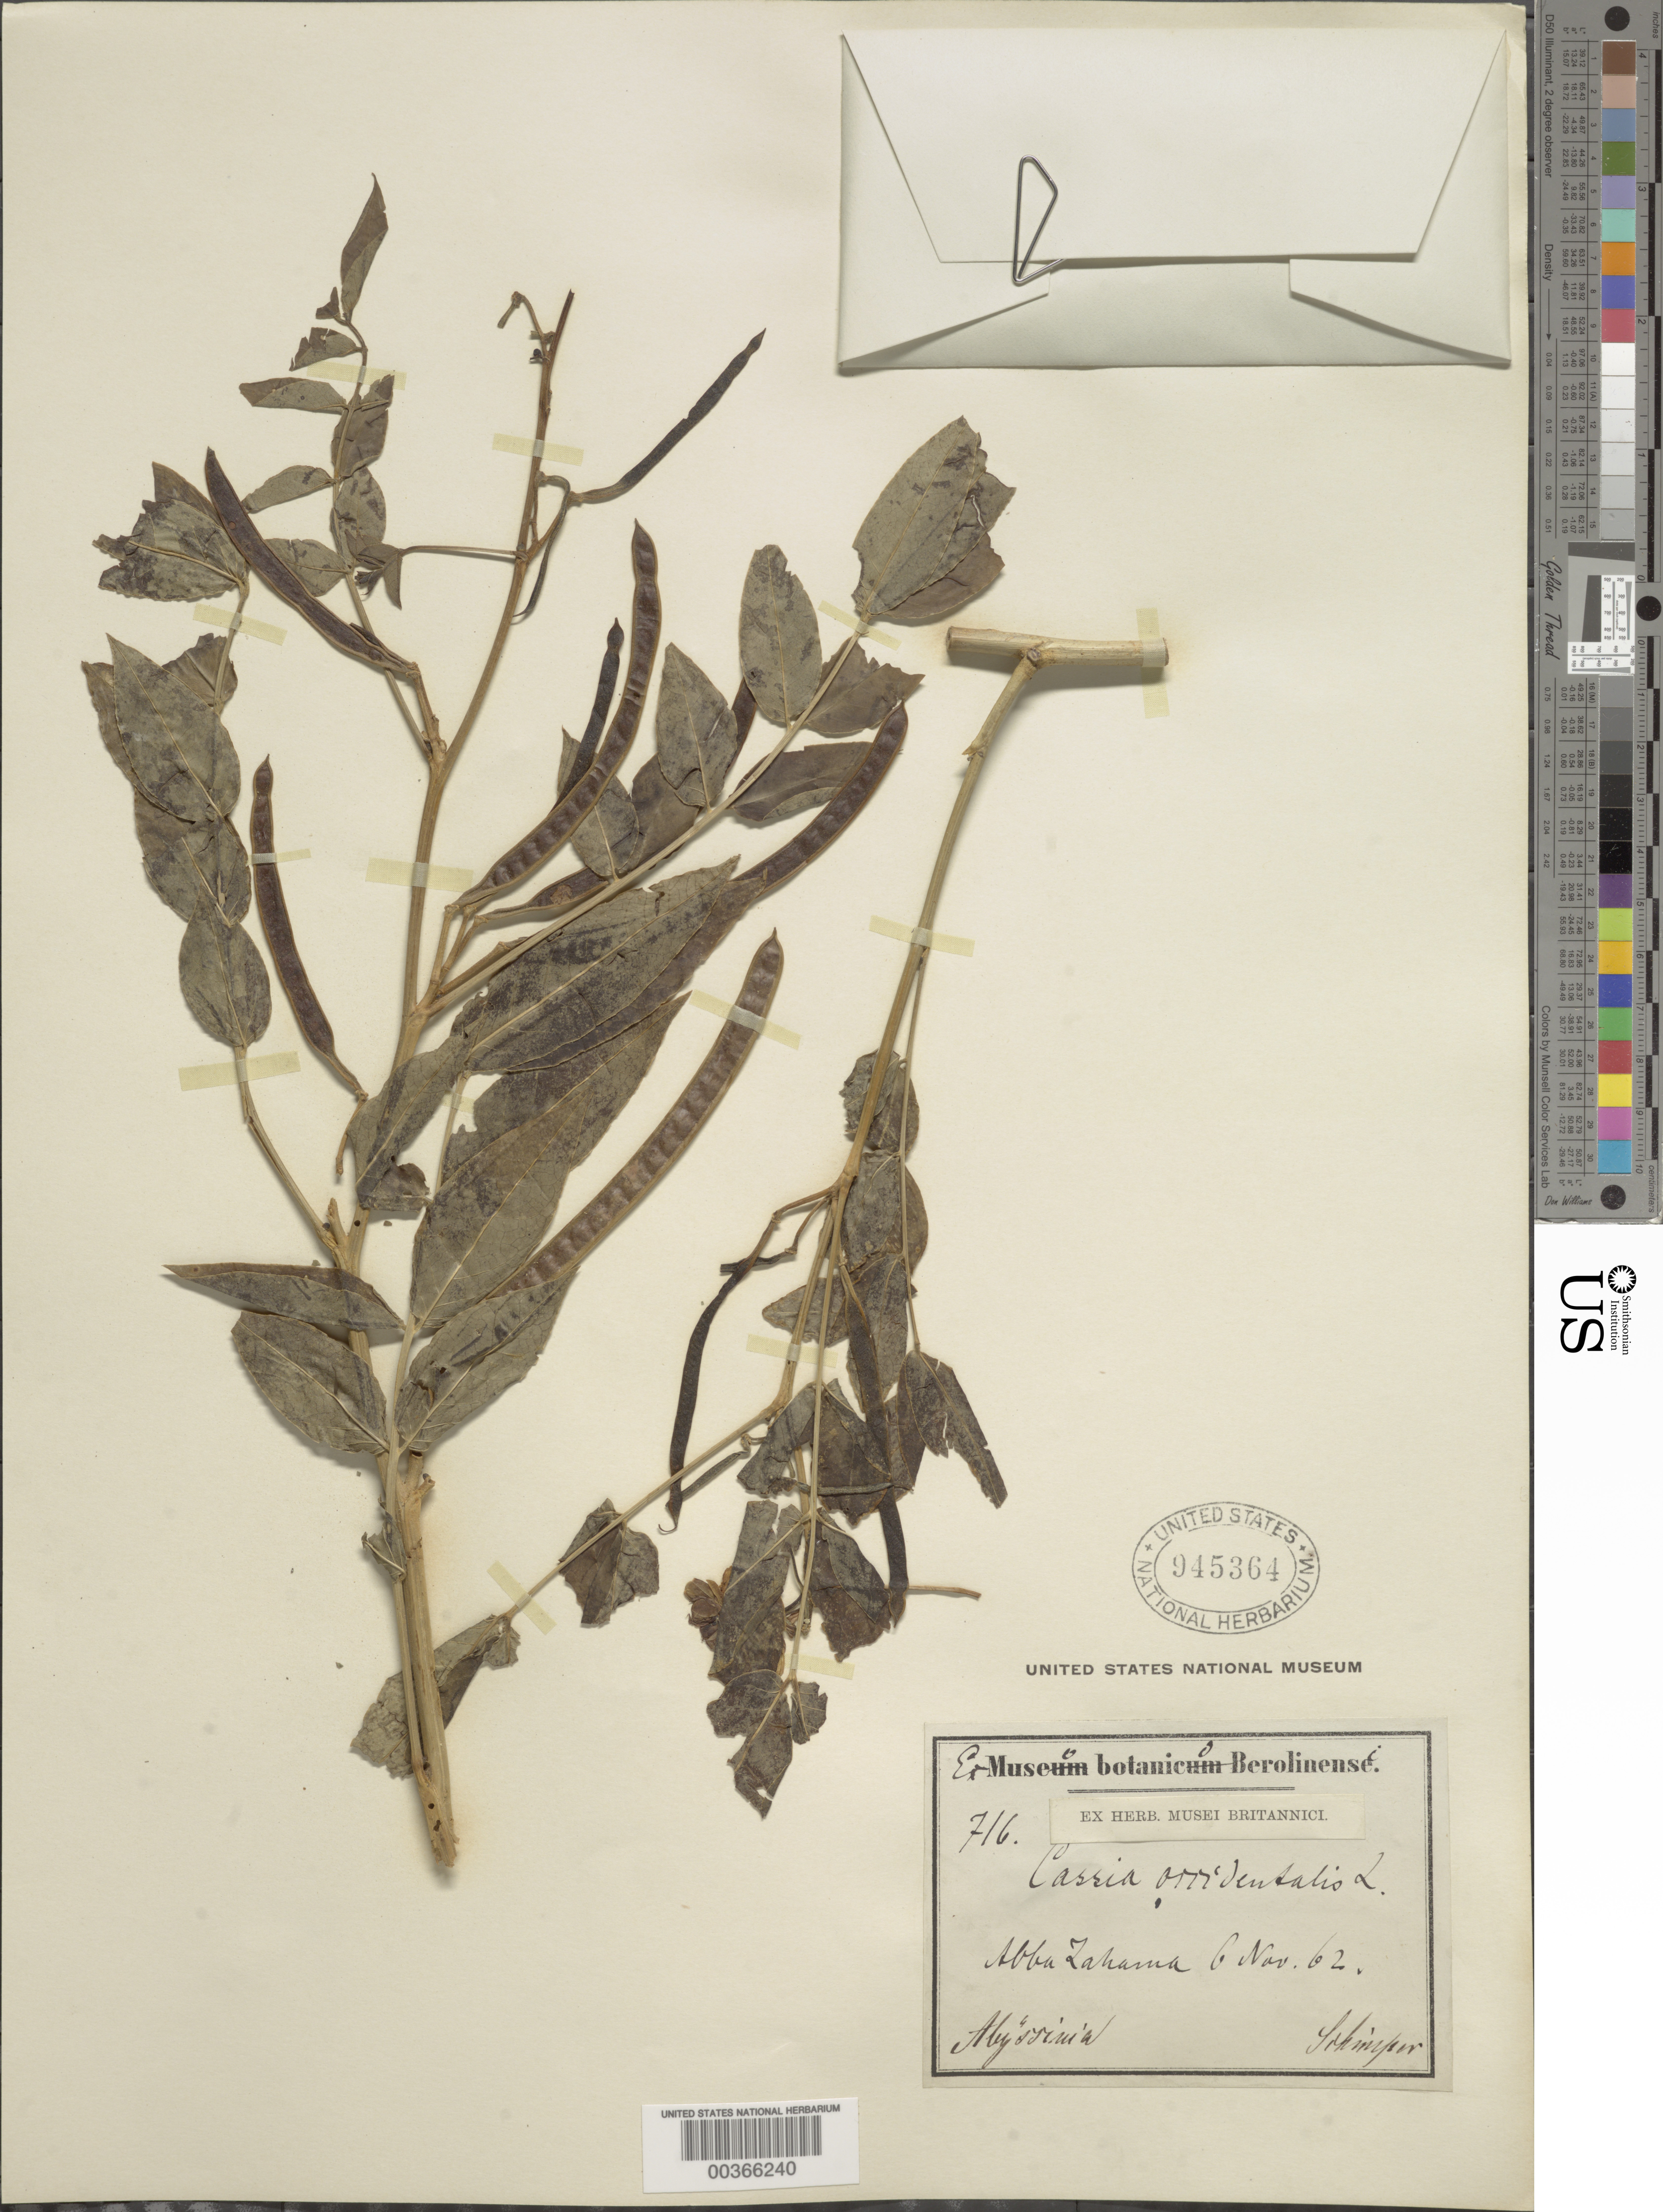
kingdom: Plantae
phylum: Tracheophyta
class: Magnoliopsida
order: Fabales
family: Fabaceae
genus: Senna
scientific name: Senna occidentalis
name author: (L.) Link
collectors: -. Schimper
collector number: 716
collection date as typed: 06 Nov 1862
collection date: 1862-11-06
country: Ethiopia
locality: Abba zahama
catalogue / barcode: US 945364